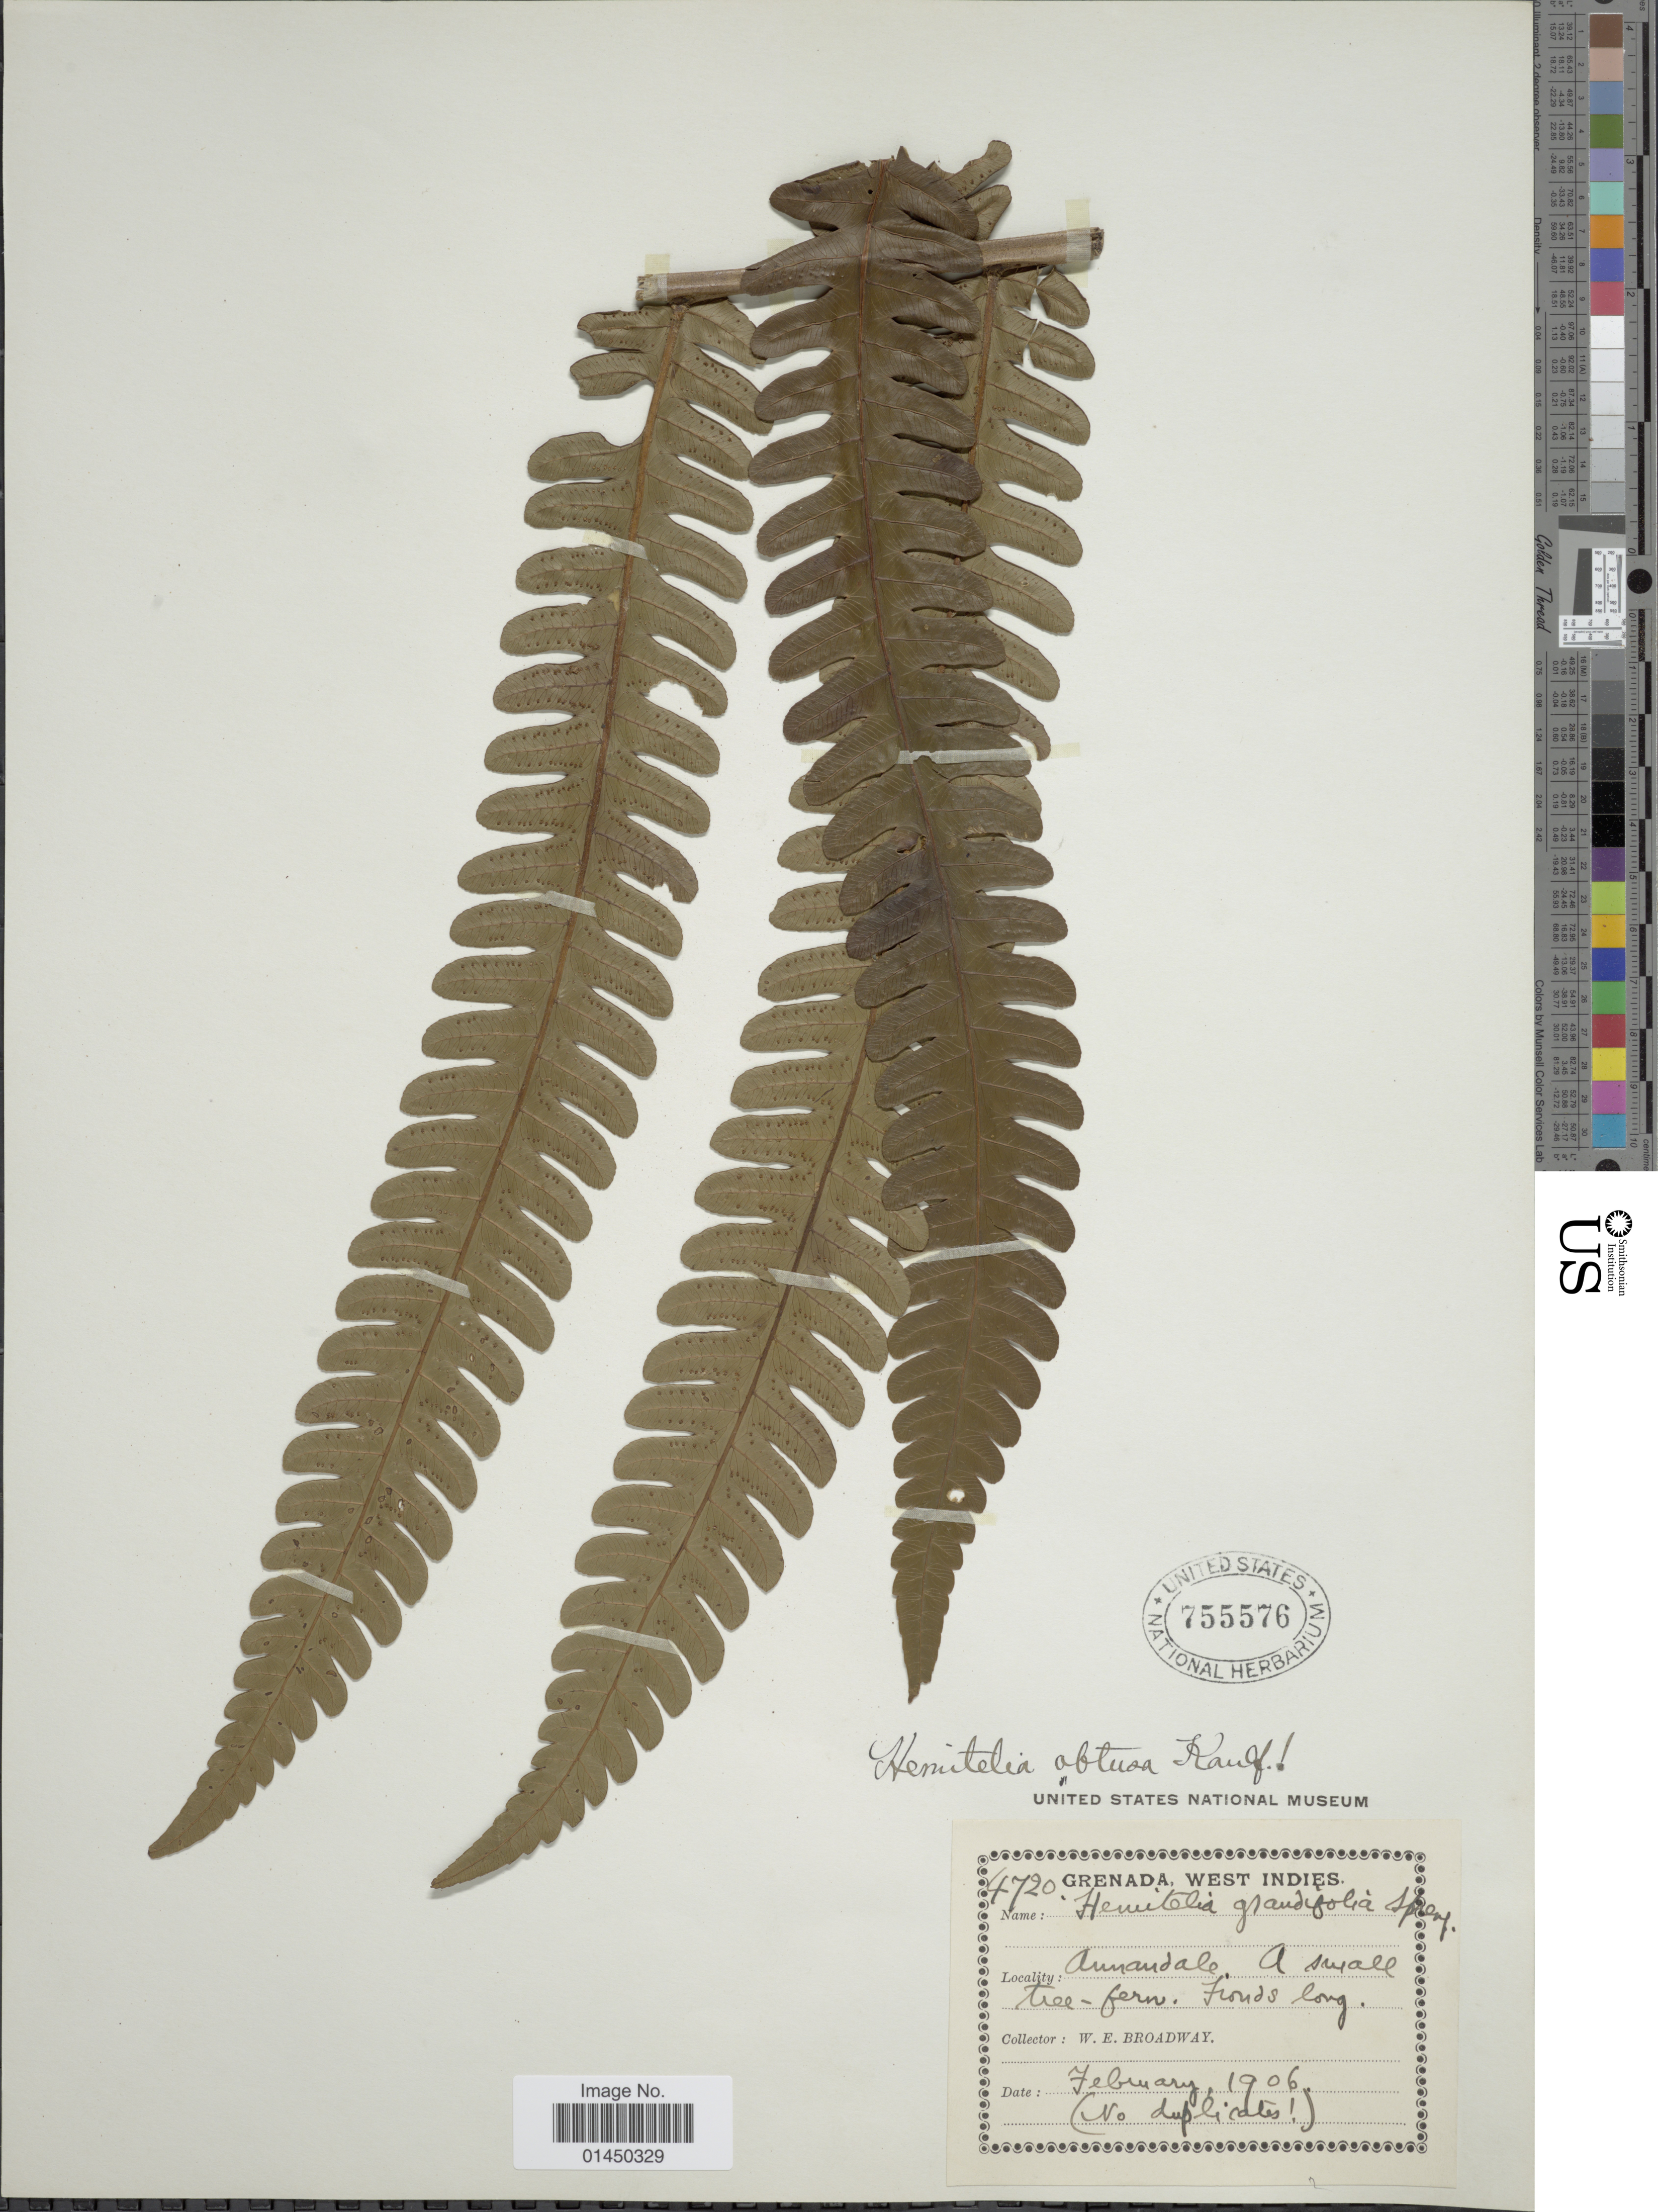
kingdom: Plantae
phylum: Tracheophyta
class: Polypodiopsida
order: Cyatheales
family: Cyatheaceae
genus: Cyathea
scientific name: Cyathea grandifolia var. obtusa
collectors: W. E. Broadway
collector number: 4720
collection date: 1906-02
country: Grenada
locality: Annandale, a small tree-fern.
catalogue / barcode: US 755576